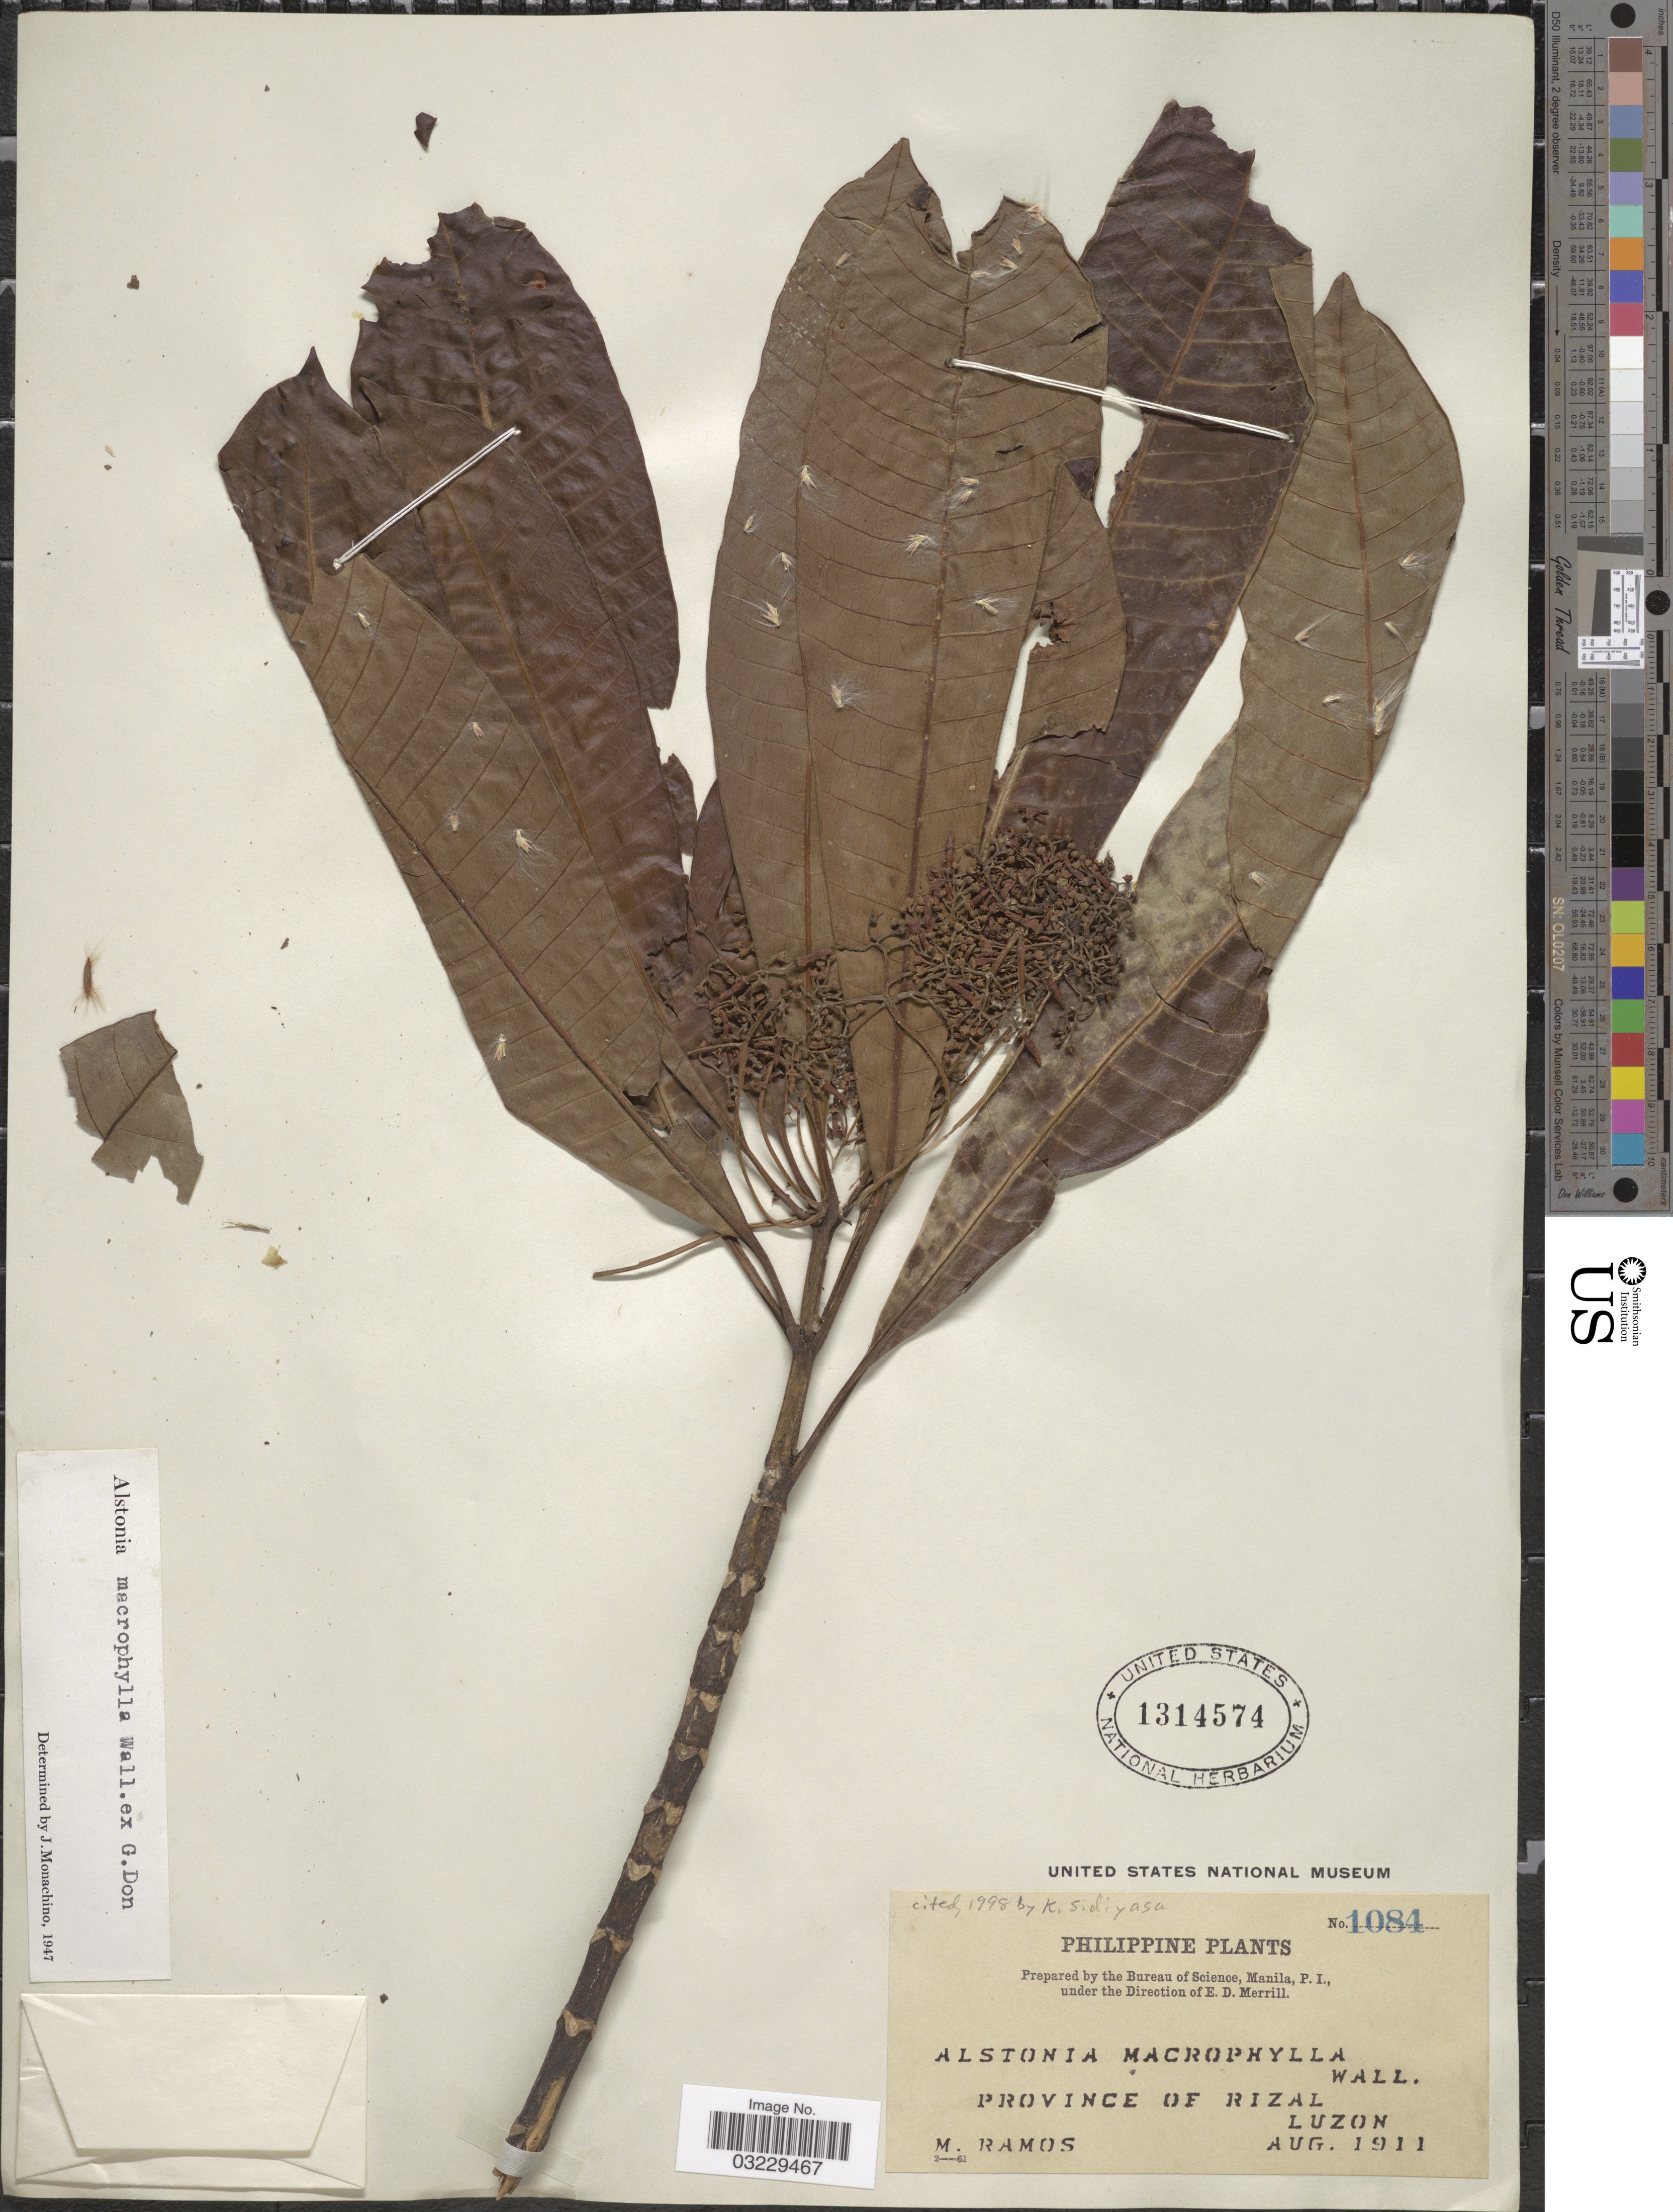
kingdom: Plantae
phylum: Tracheophyta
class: Magnoliopsida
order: Gentianales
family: Apocynaceae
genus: Alstonia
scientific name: Alstonia macrophylla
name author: Wall. ex G. Don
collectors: M. Ramos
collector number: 1084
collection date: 1911-08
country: Philippines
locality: Province of Rizal, Luzon.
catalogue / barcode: US 1314574